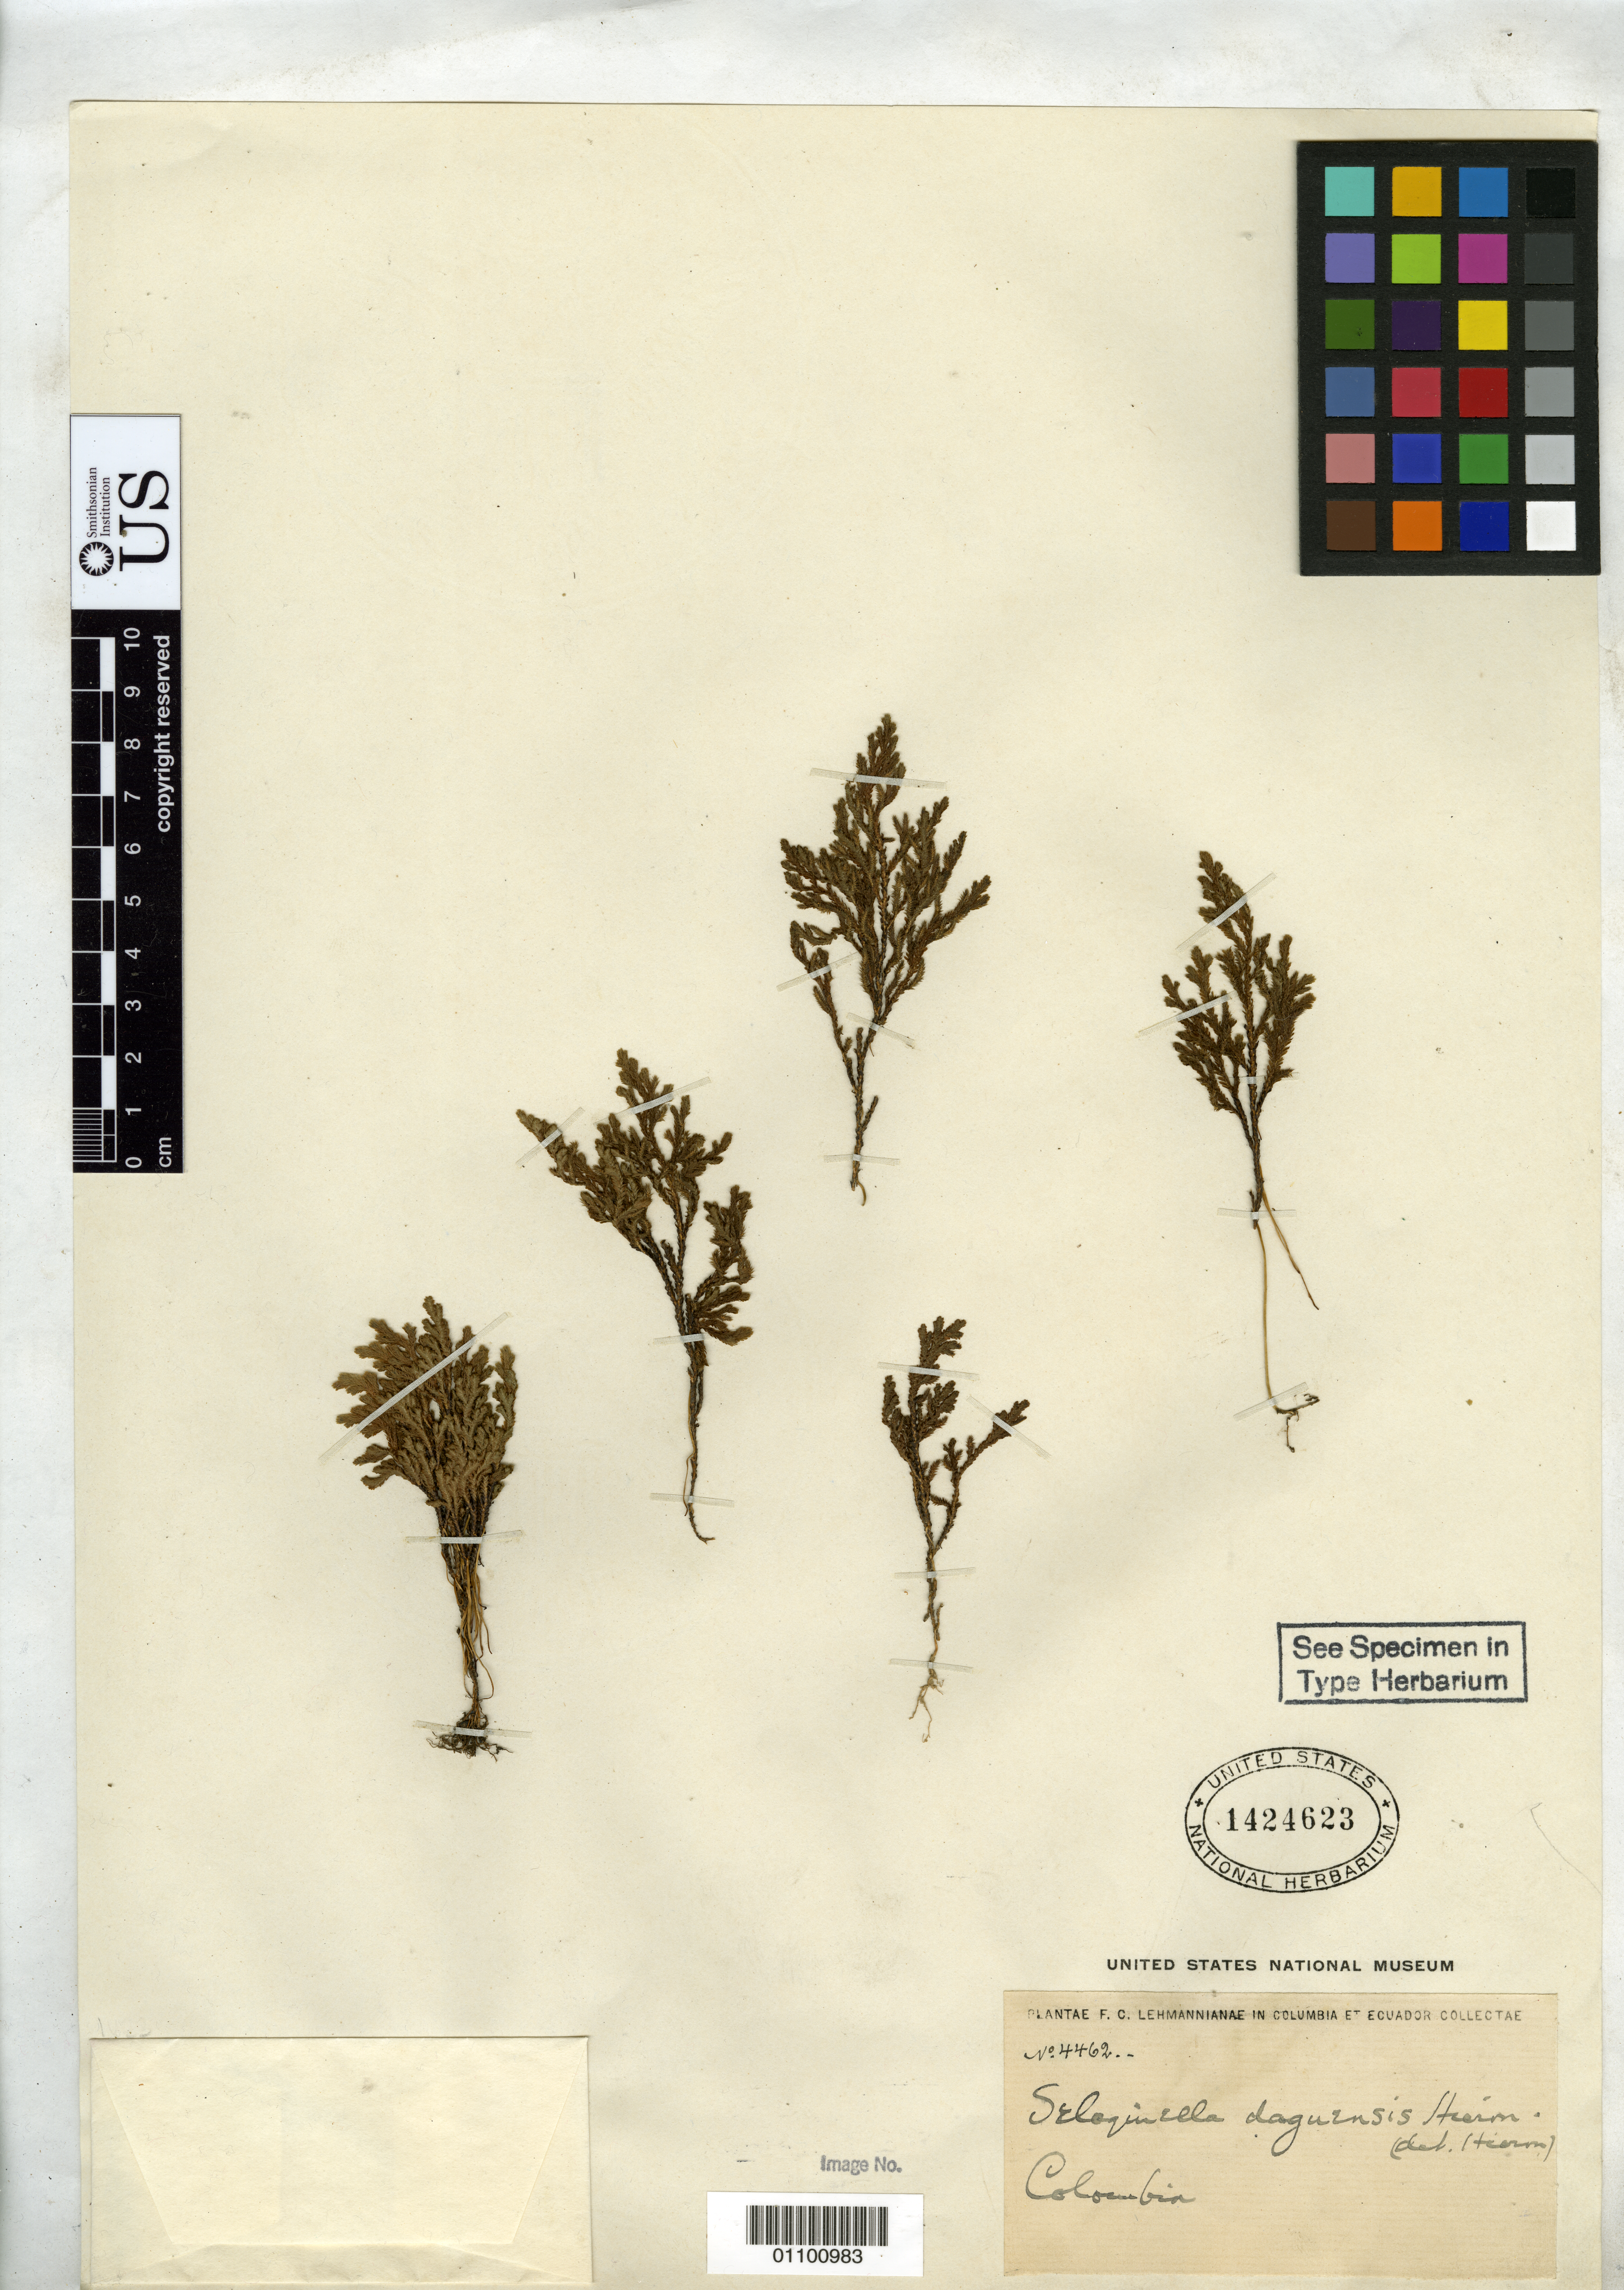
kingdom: Plantae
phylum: Tracheophyta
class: Lycopodiopsida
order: Selaginellales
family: Selaginellaceae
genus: Selaginella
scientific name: Selaginella daguensis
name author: Hieron.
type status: Type Collection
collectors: F. C. Lehmann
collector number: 4462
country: Colombia / Ecuador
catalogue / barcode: US 1424623